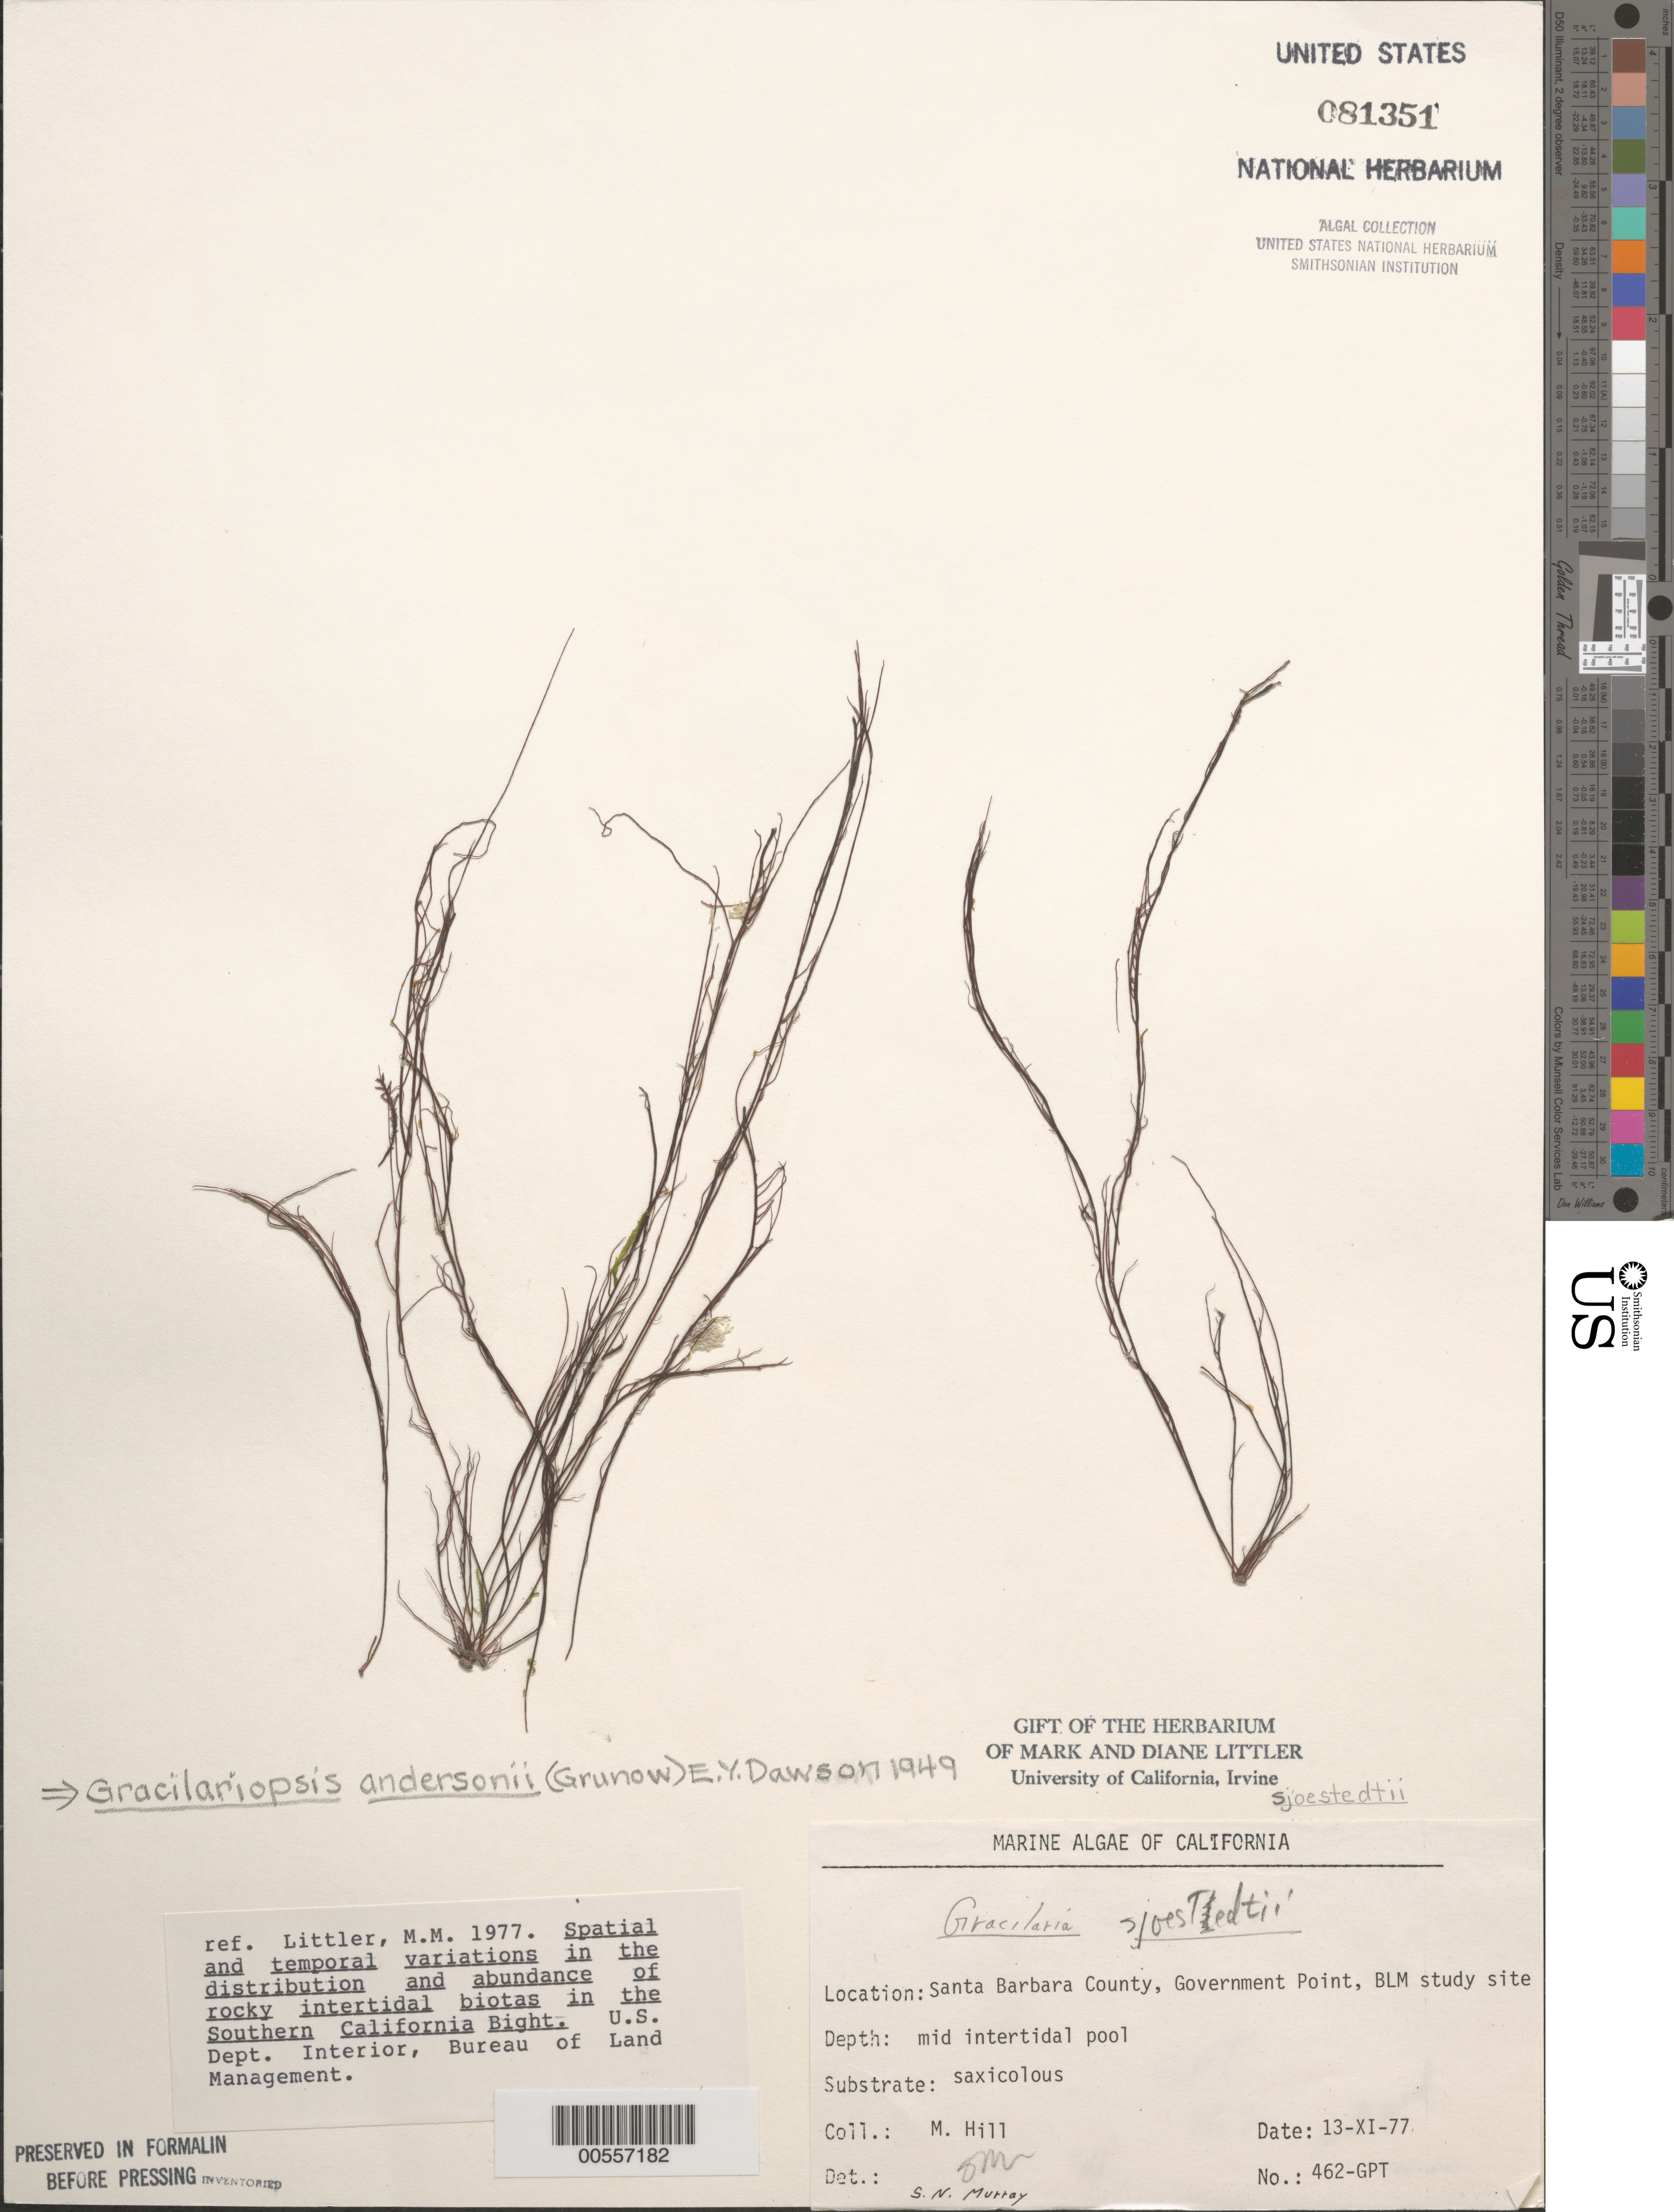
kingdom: Plantae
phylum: Rhodophyta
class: Florideophyceae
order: Gracilariales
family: Gracilariaceae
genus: Gracilariopsis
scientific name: Gracilariopsis andersonii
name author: (Grunow) E.Y. Dawson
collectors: M. Hill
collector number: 462-gpt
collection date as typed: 13 Nov 1977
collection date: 1977-11-13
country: United States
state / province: California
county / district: Santa Barbara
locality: Government Point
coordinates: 34 26'31"N, 120 24'06"W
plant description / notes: BLM-SOCALBIGHT Rocky Intertidal Survey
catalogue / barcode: US 81351